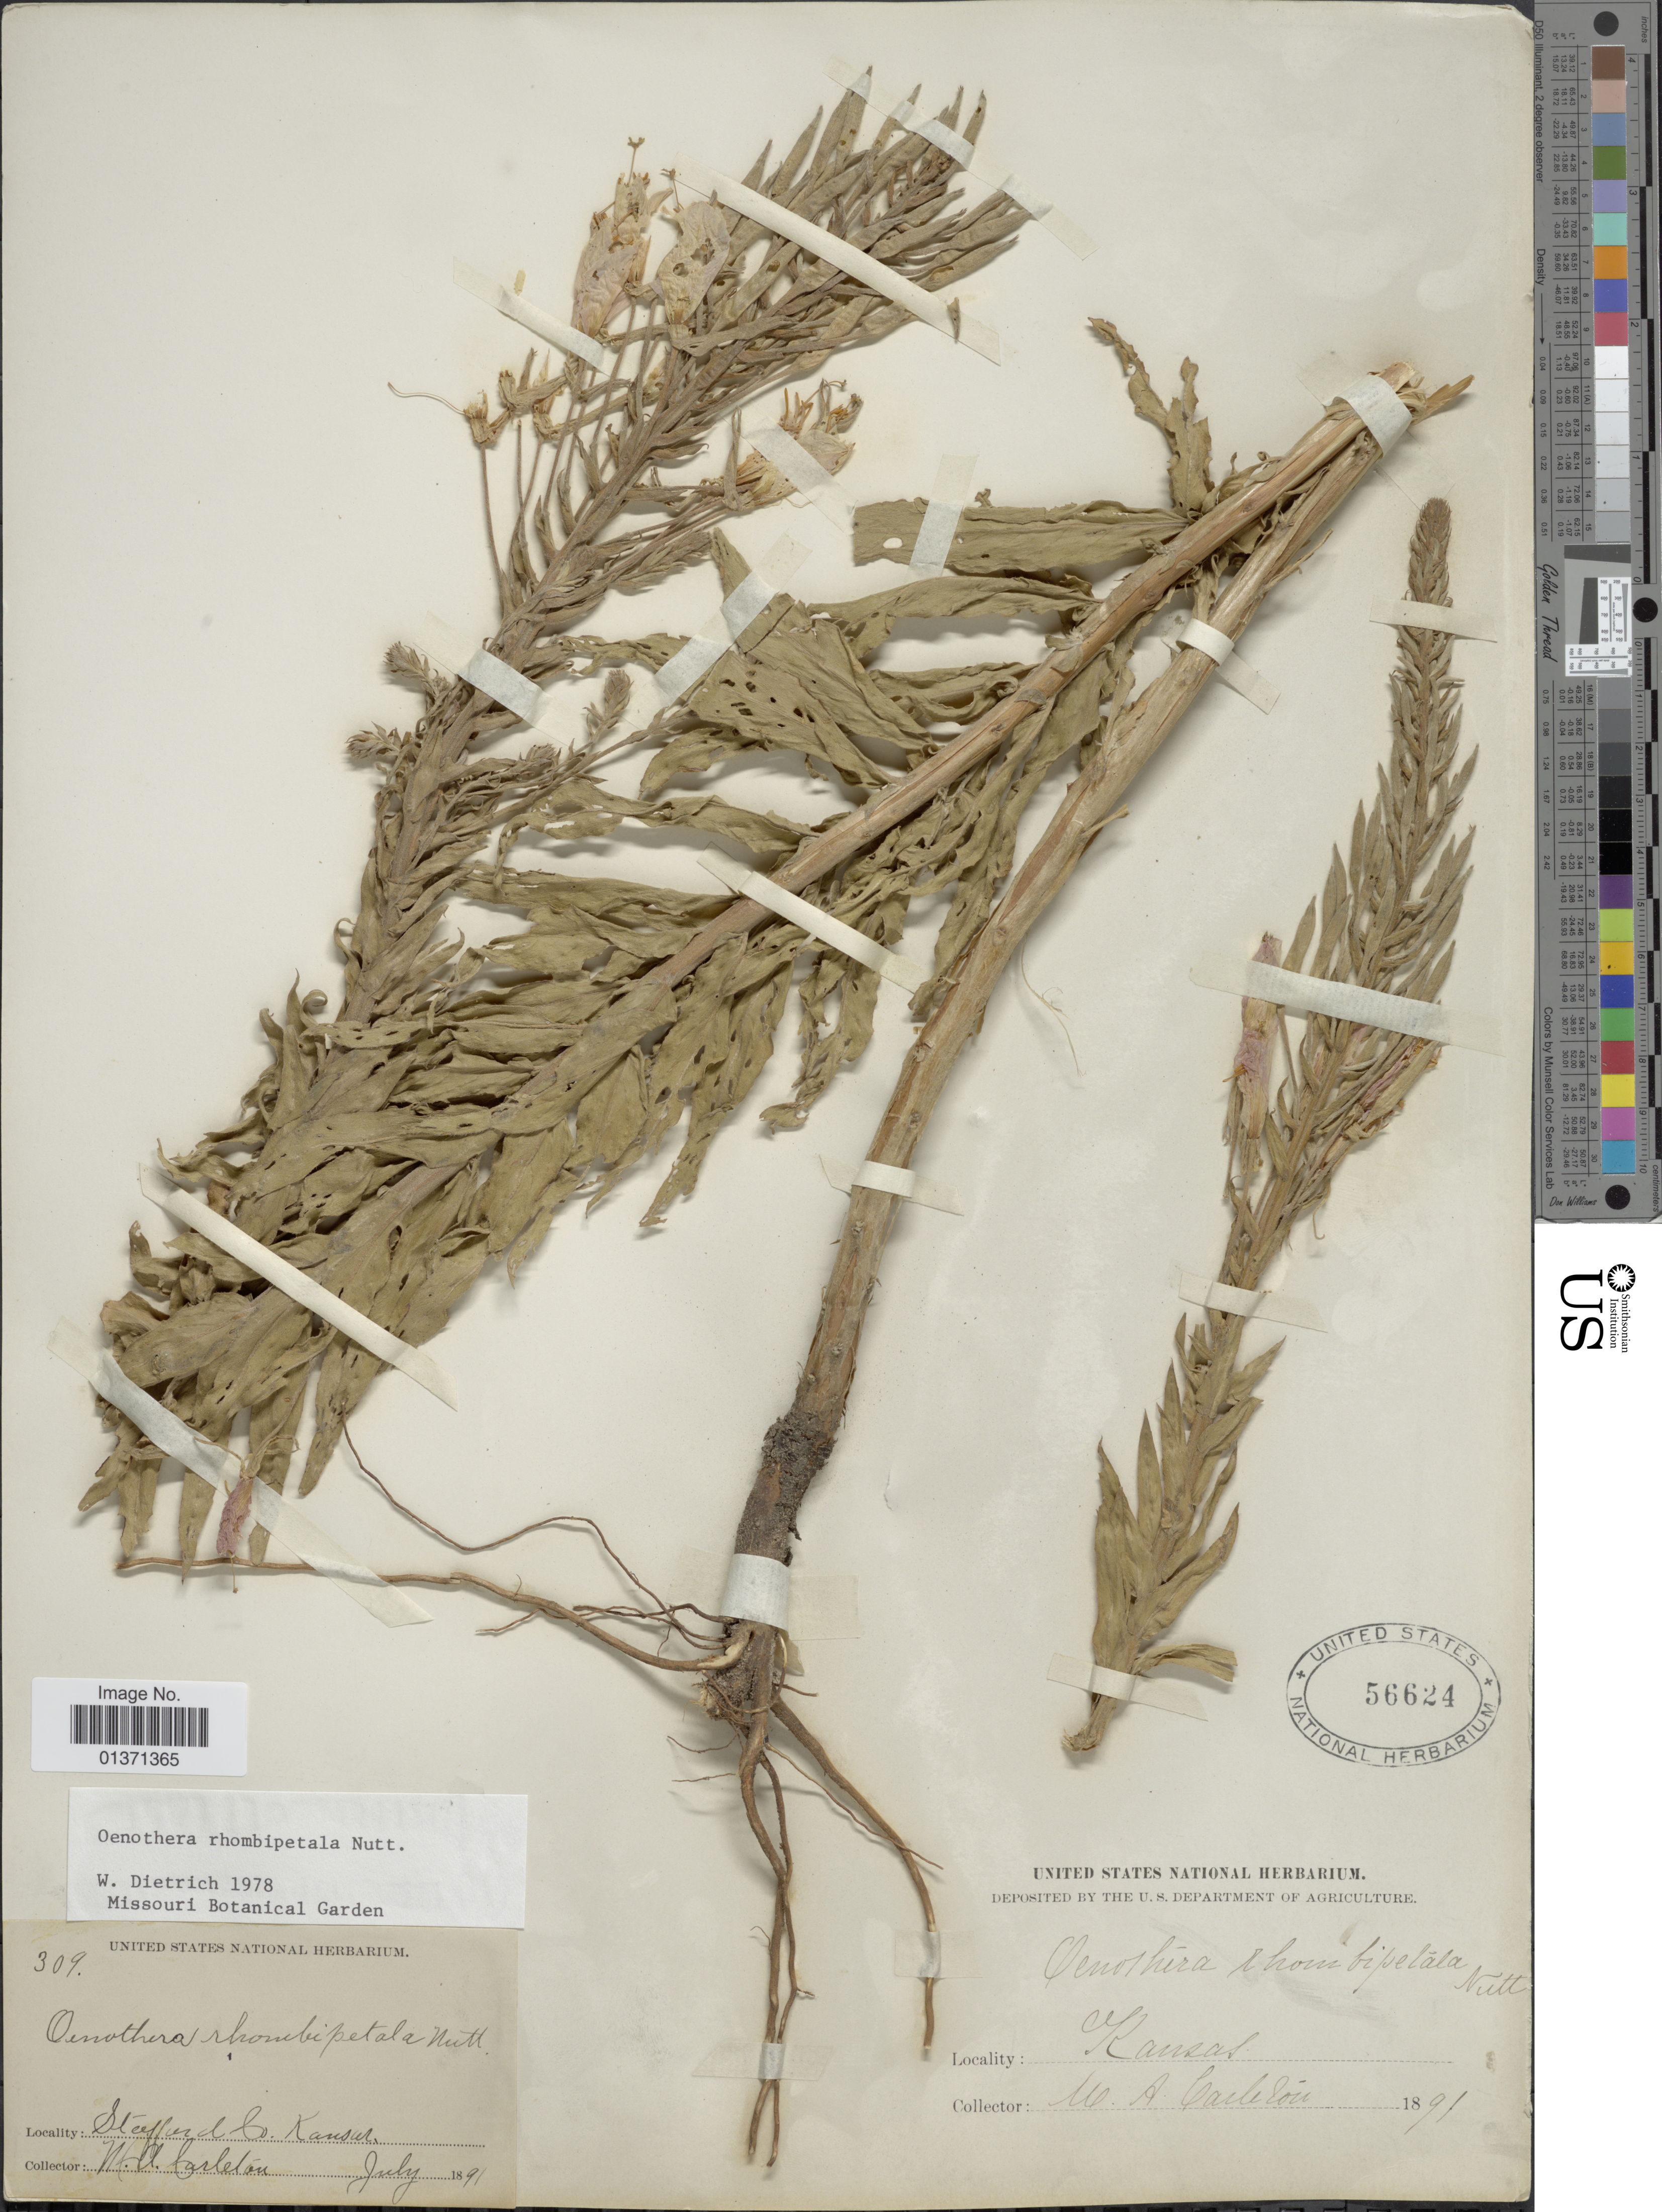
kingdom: Plantae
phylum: Tracheophyta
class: Magnoliopsida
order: Myrtales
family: Onagraceae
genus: Oenothera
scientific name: Oenothera rhombipetala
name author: Nutt. ex Torr & A. Gray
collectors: M. A. Carleton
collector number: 309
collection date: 1891-07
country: United States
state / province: Kansas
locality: Stafford Co.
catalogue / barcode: US 56624